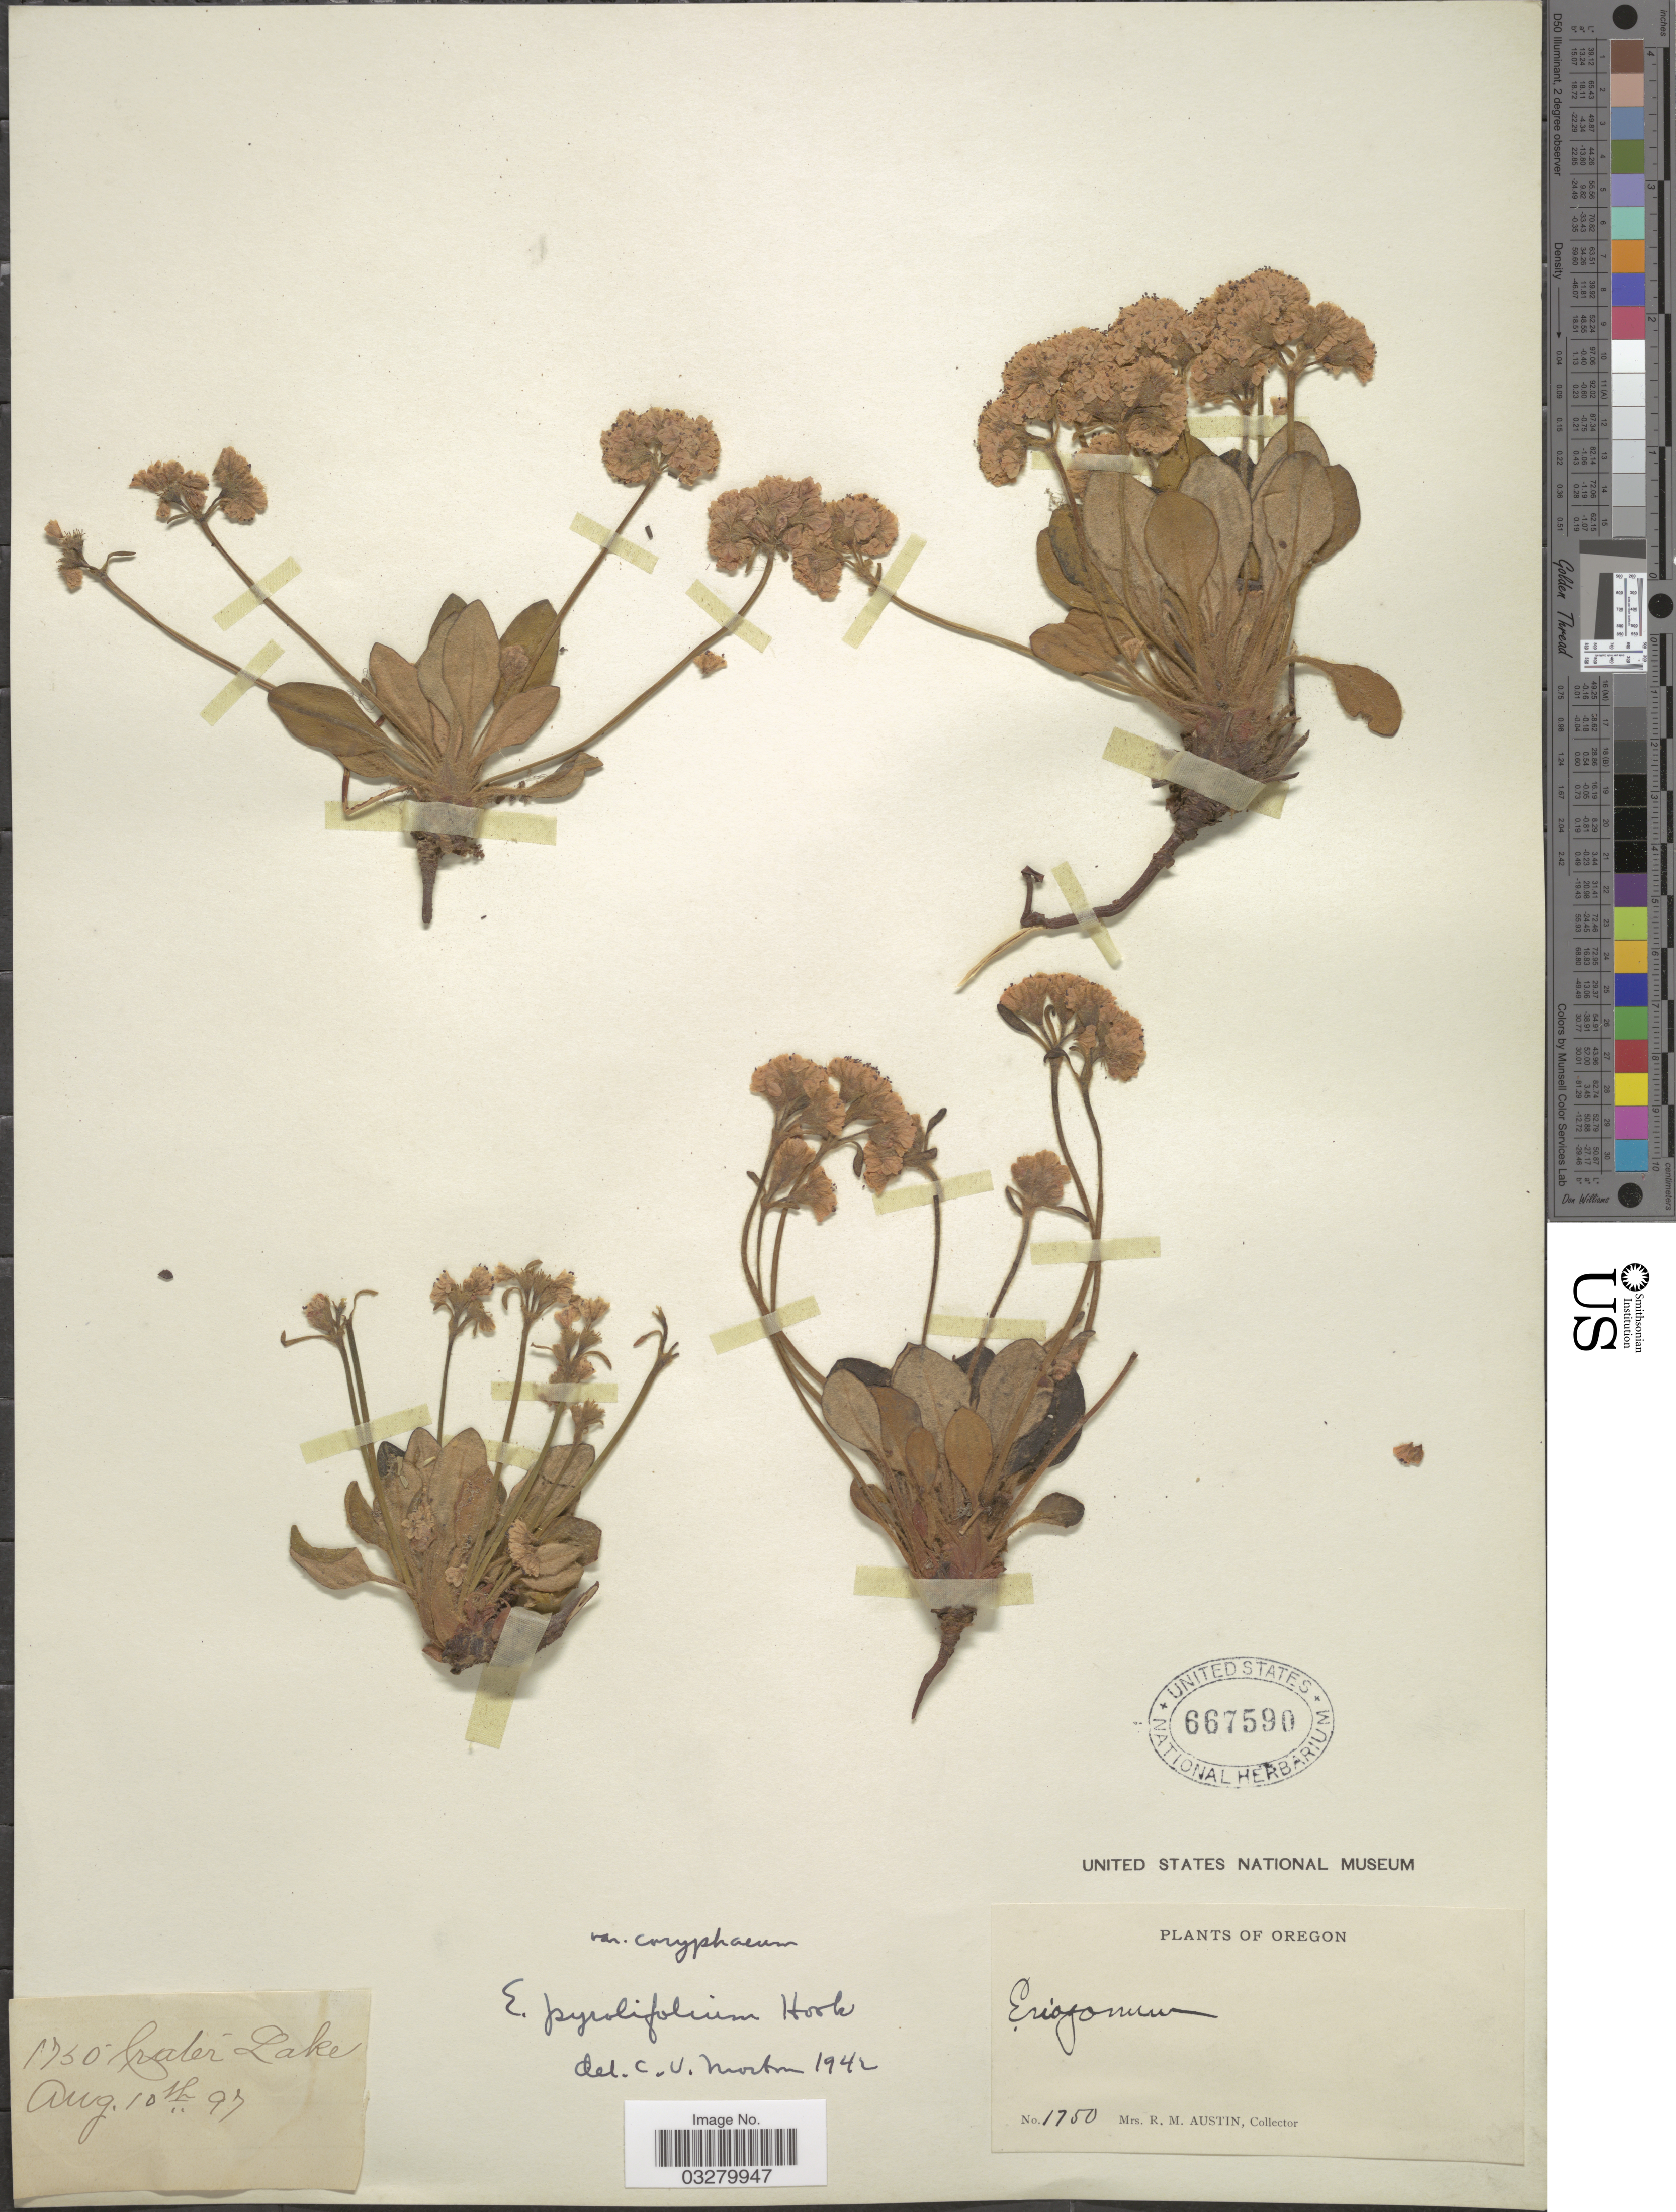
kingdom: Plantae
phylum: Tracheophyta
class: Magnoliopsida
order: Caryophyllales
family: Polygonaceae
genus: Eriogonum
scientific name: Eriogonum pyrolifolium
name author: Hook.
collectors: R. Austin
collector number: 1750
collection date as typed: Transcribed d/m/y: 10/8/97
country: United States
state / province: Oregon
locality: Crater Lake.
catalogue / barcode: US 667590